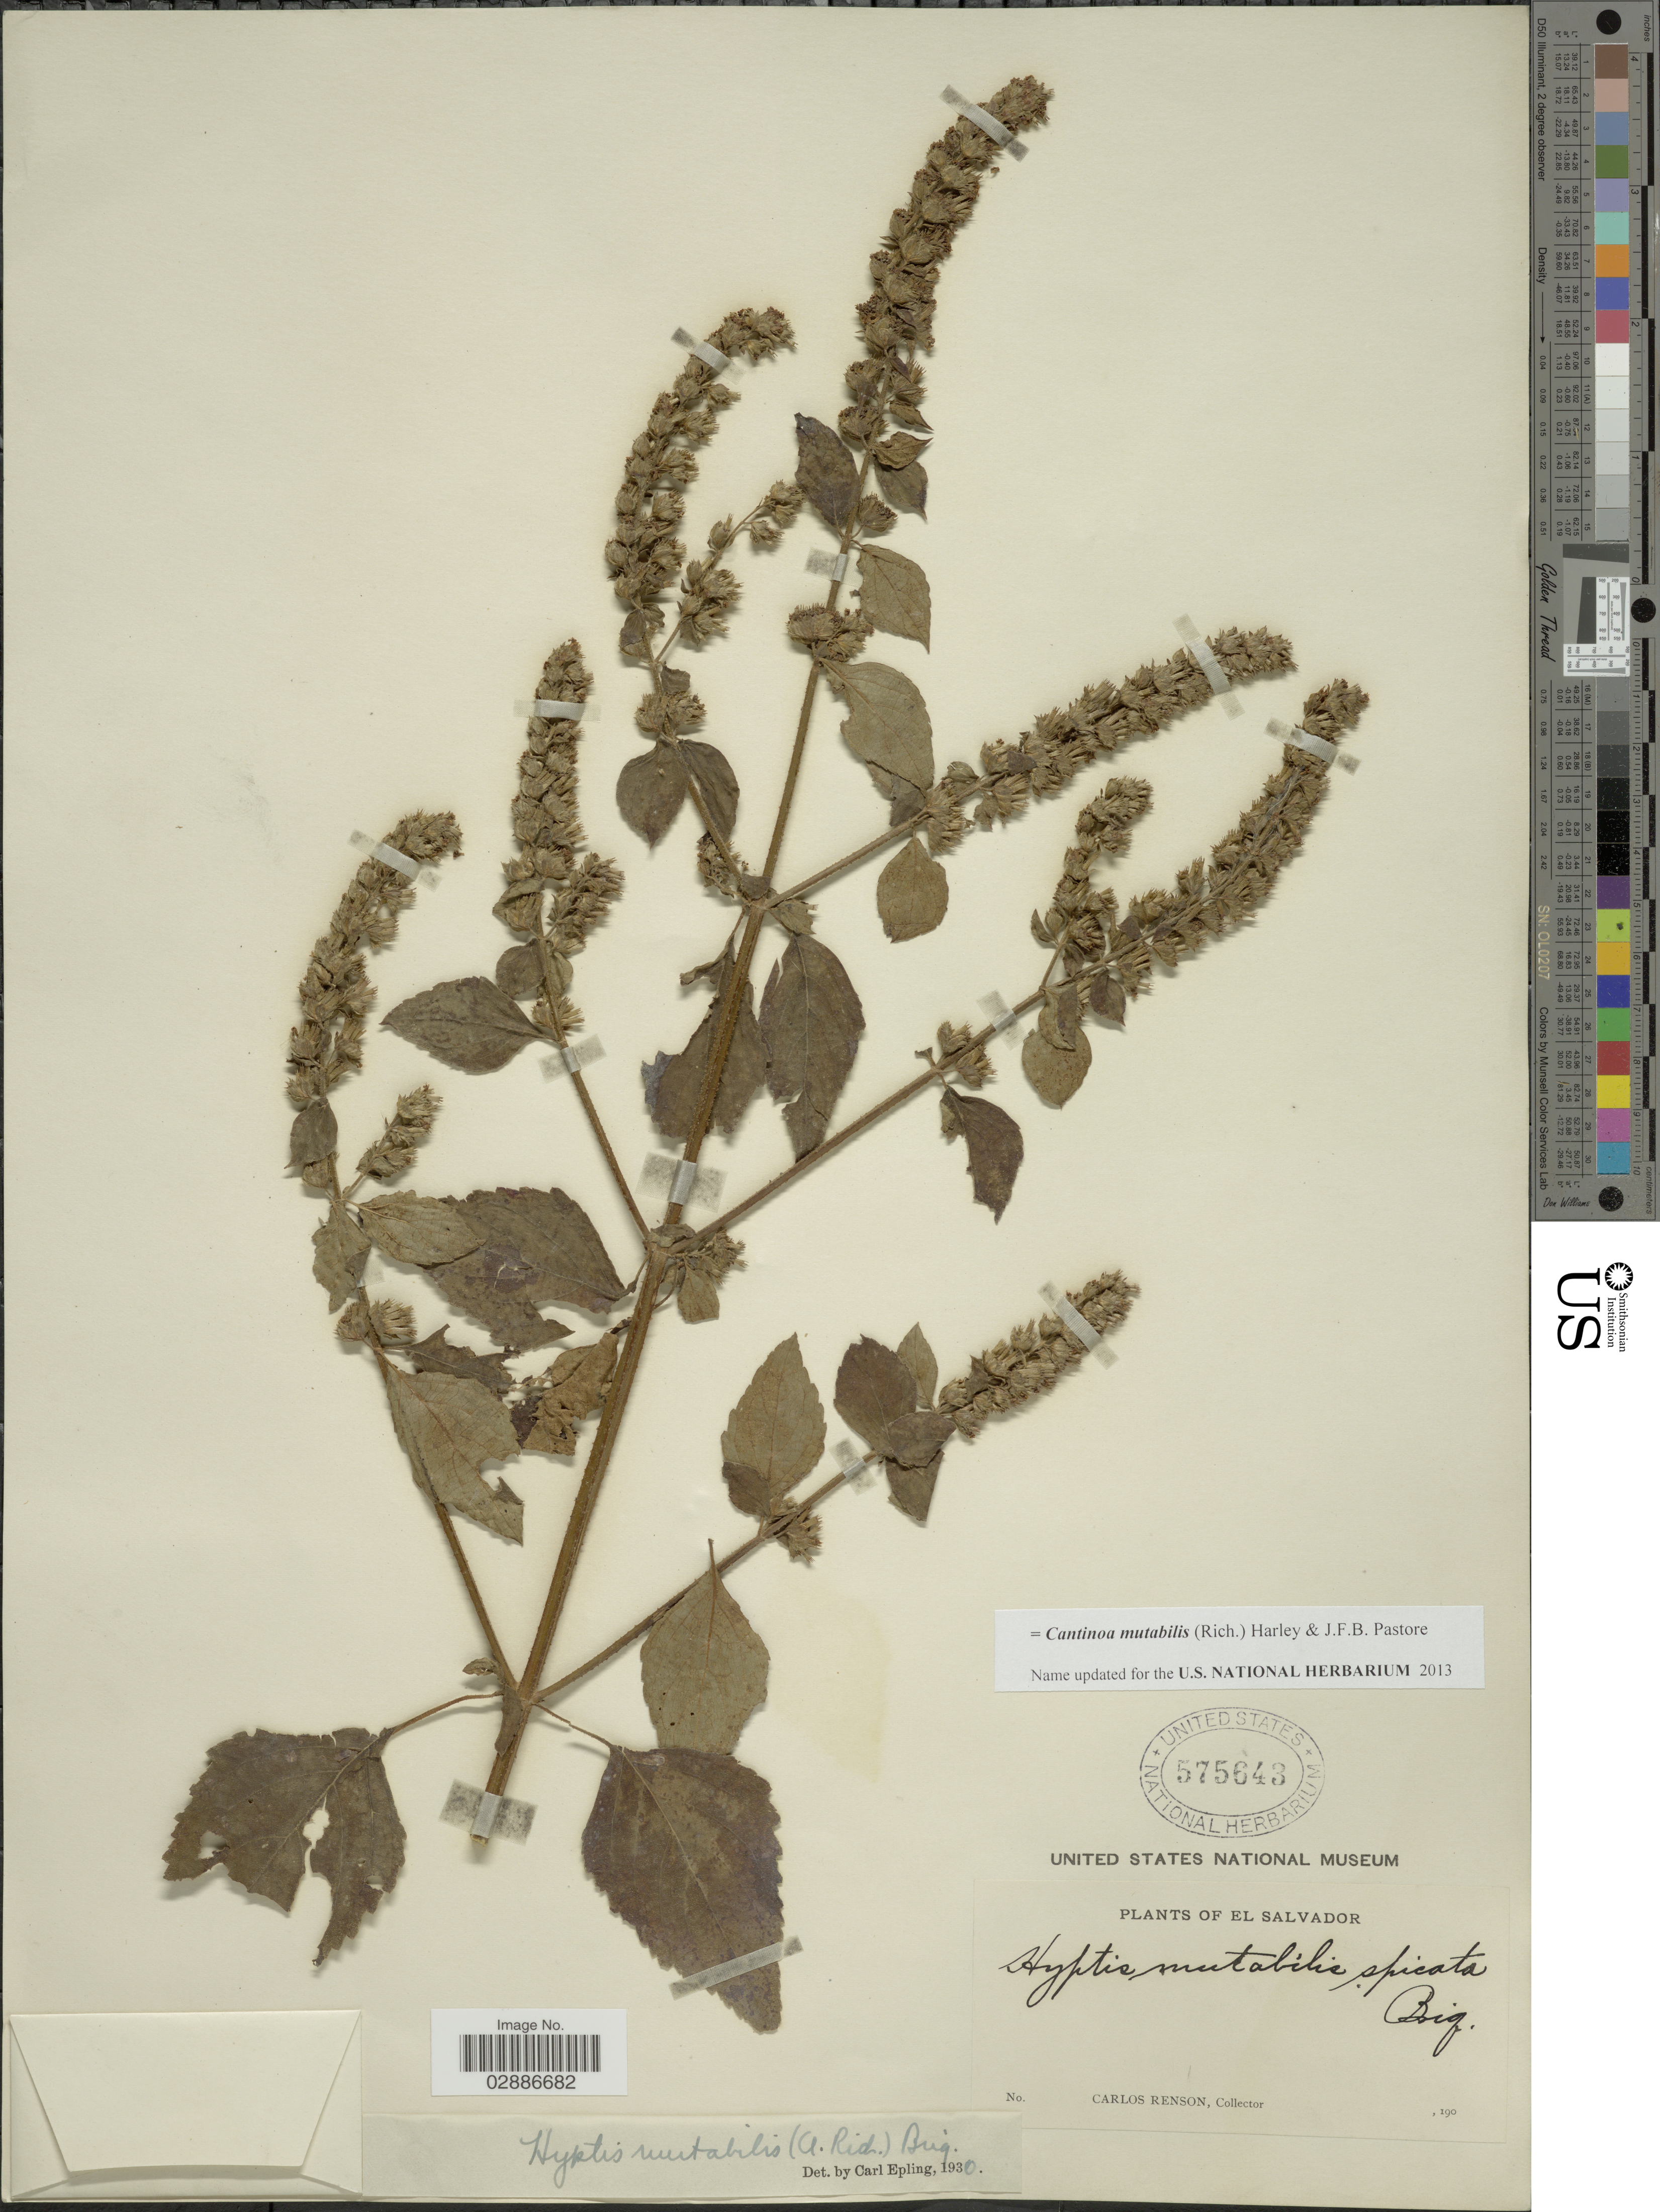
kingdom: Plantae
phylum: Tracheophyta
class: Magnoliopsida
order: Lamiales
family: Lamiaceae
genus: Cantinoa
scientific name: Cantinoa mutabilis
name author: (Epling) Harley & J.F.B. Pastore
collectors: C. Renson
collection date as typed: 190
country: El Salvador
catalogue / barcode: US 575643